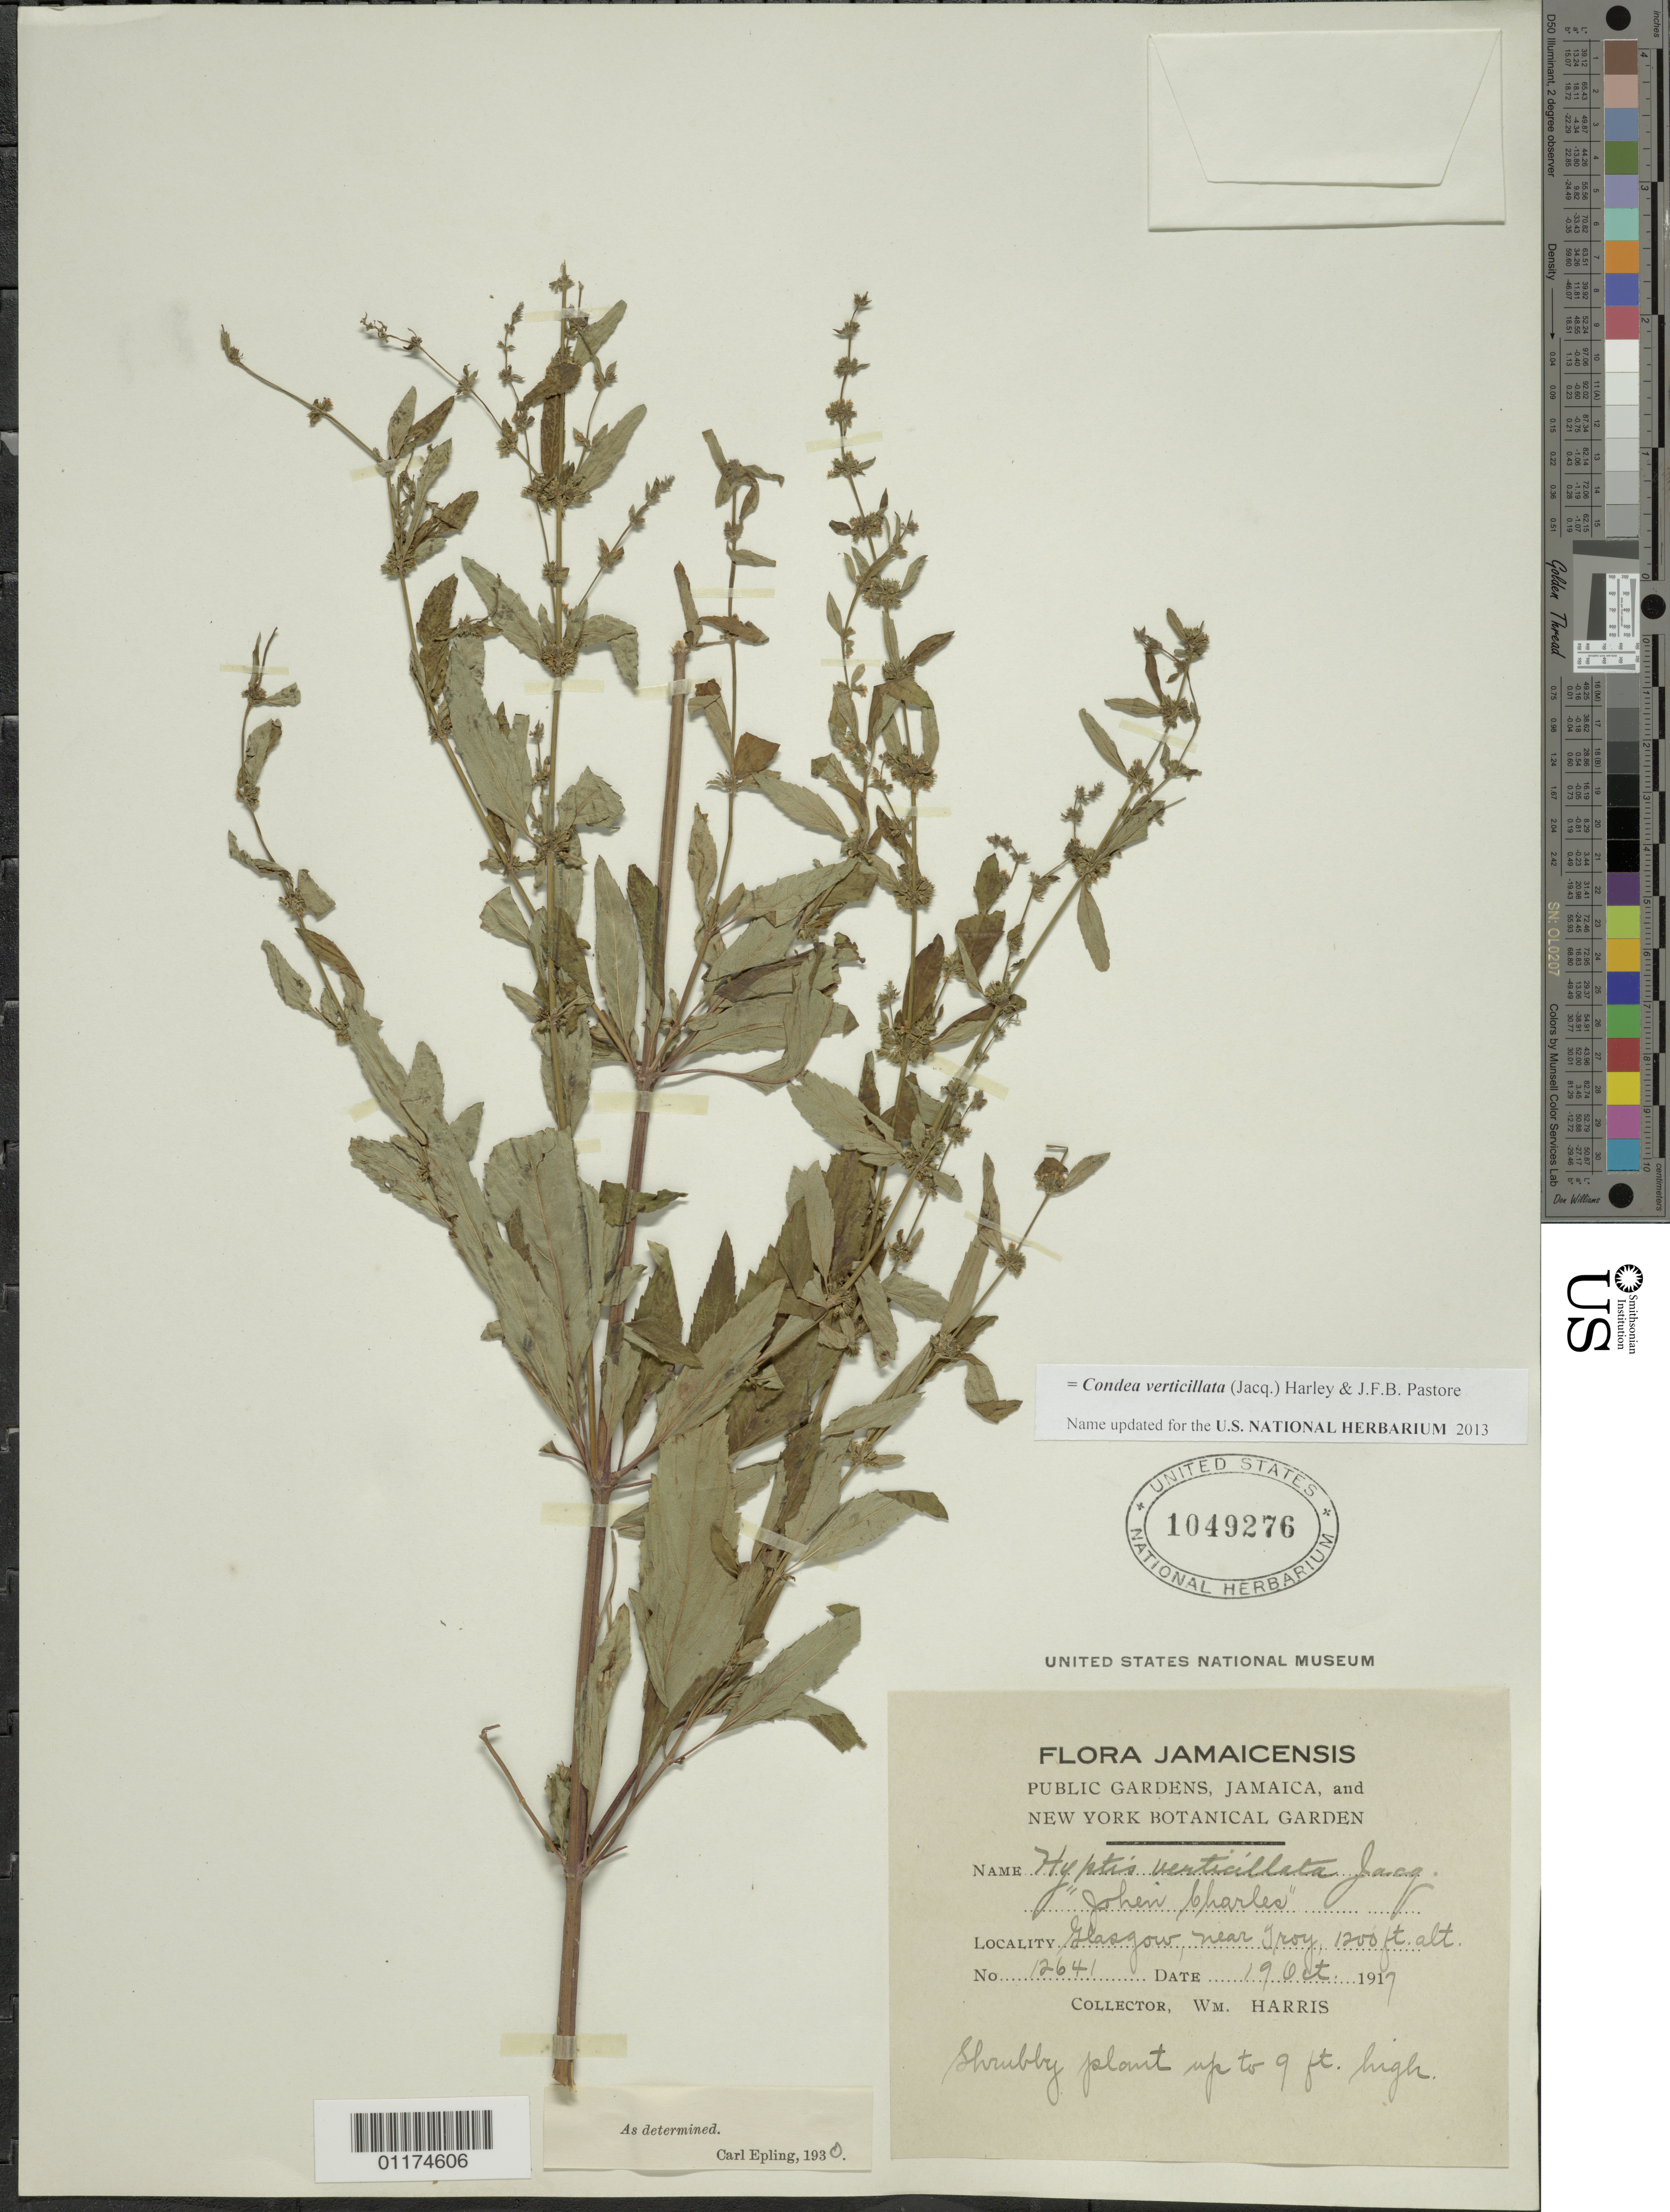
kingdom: Plantae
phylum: Tracheophyta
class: Magnoliopsida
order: Lamiales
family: Lamiaceae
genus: Condea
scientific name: Condea verticillata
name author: (Jacq.) Harley & J.F.B. Pastore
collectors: W. Harris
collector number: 12641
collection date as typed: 19 Oct 1917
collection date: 1917-10-19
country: Jamaica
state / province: Hanover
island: Jamaica I.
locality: Glasgow, near Troy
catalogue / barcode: US 1049276